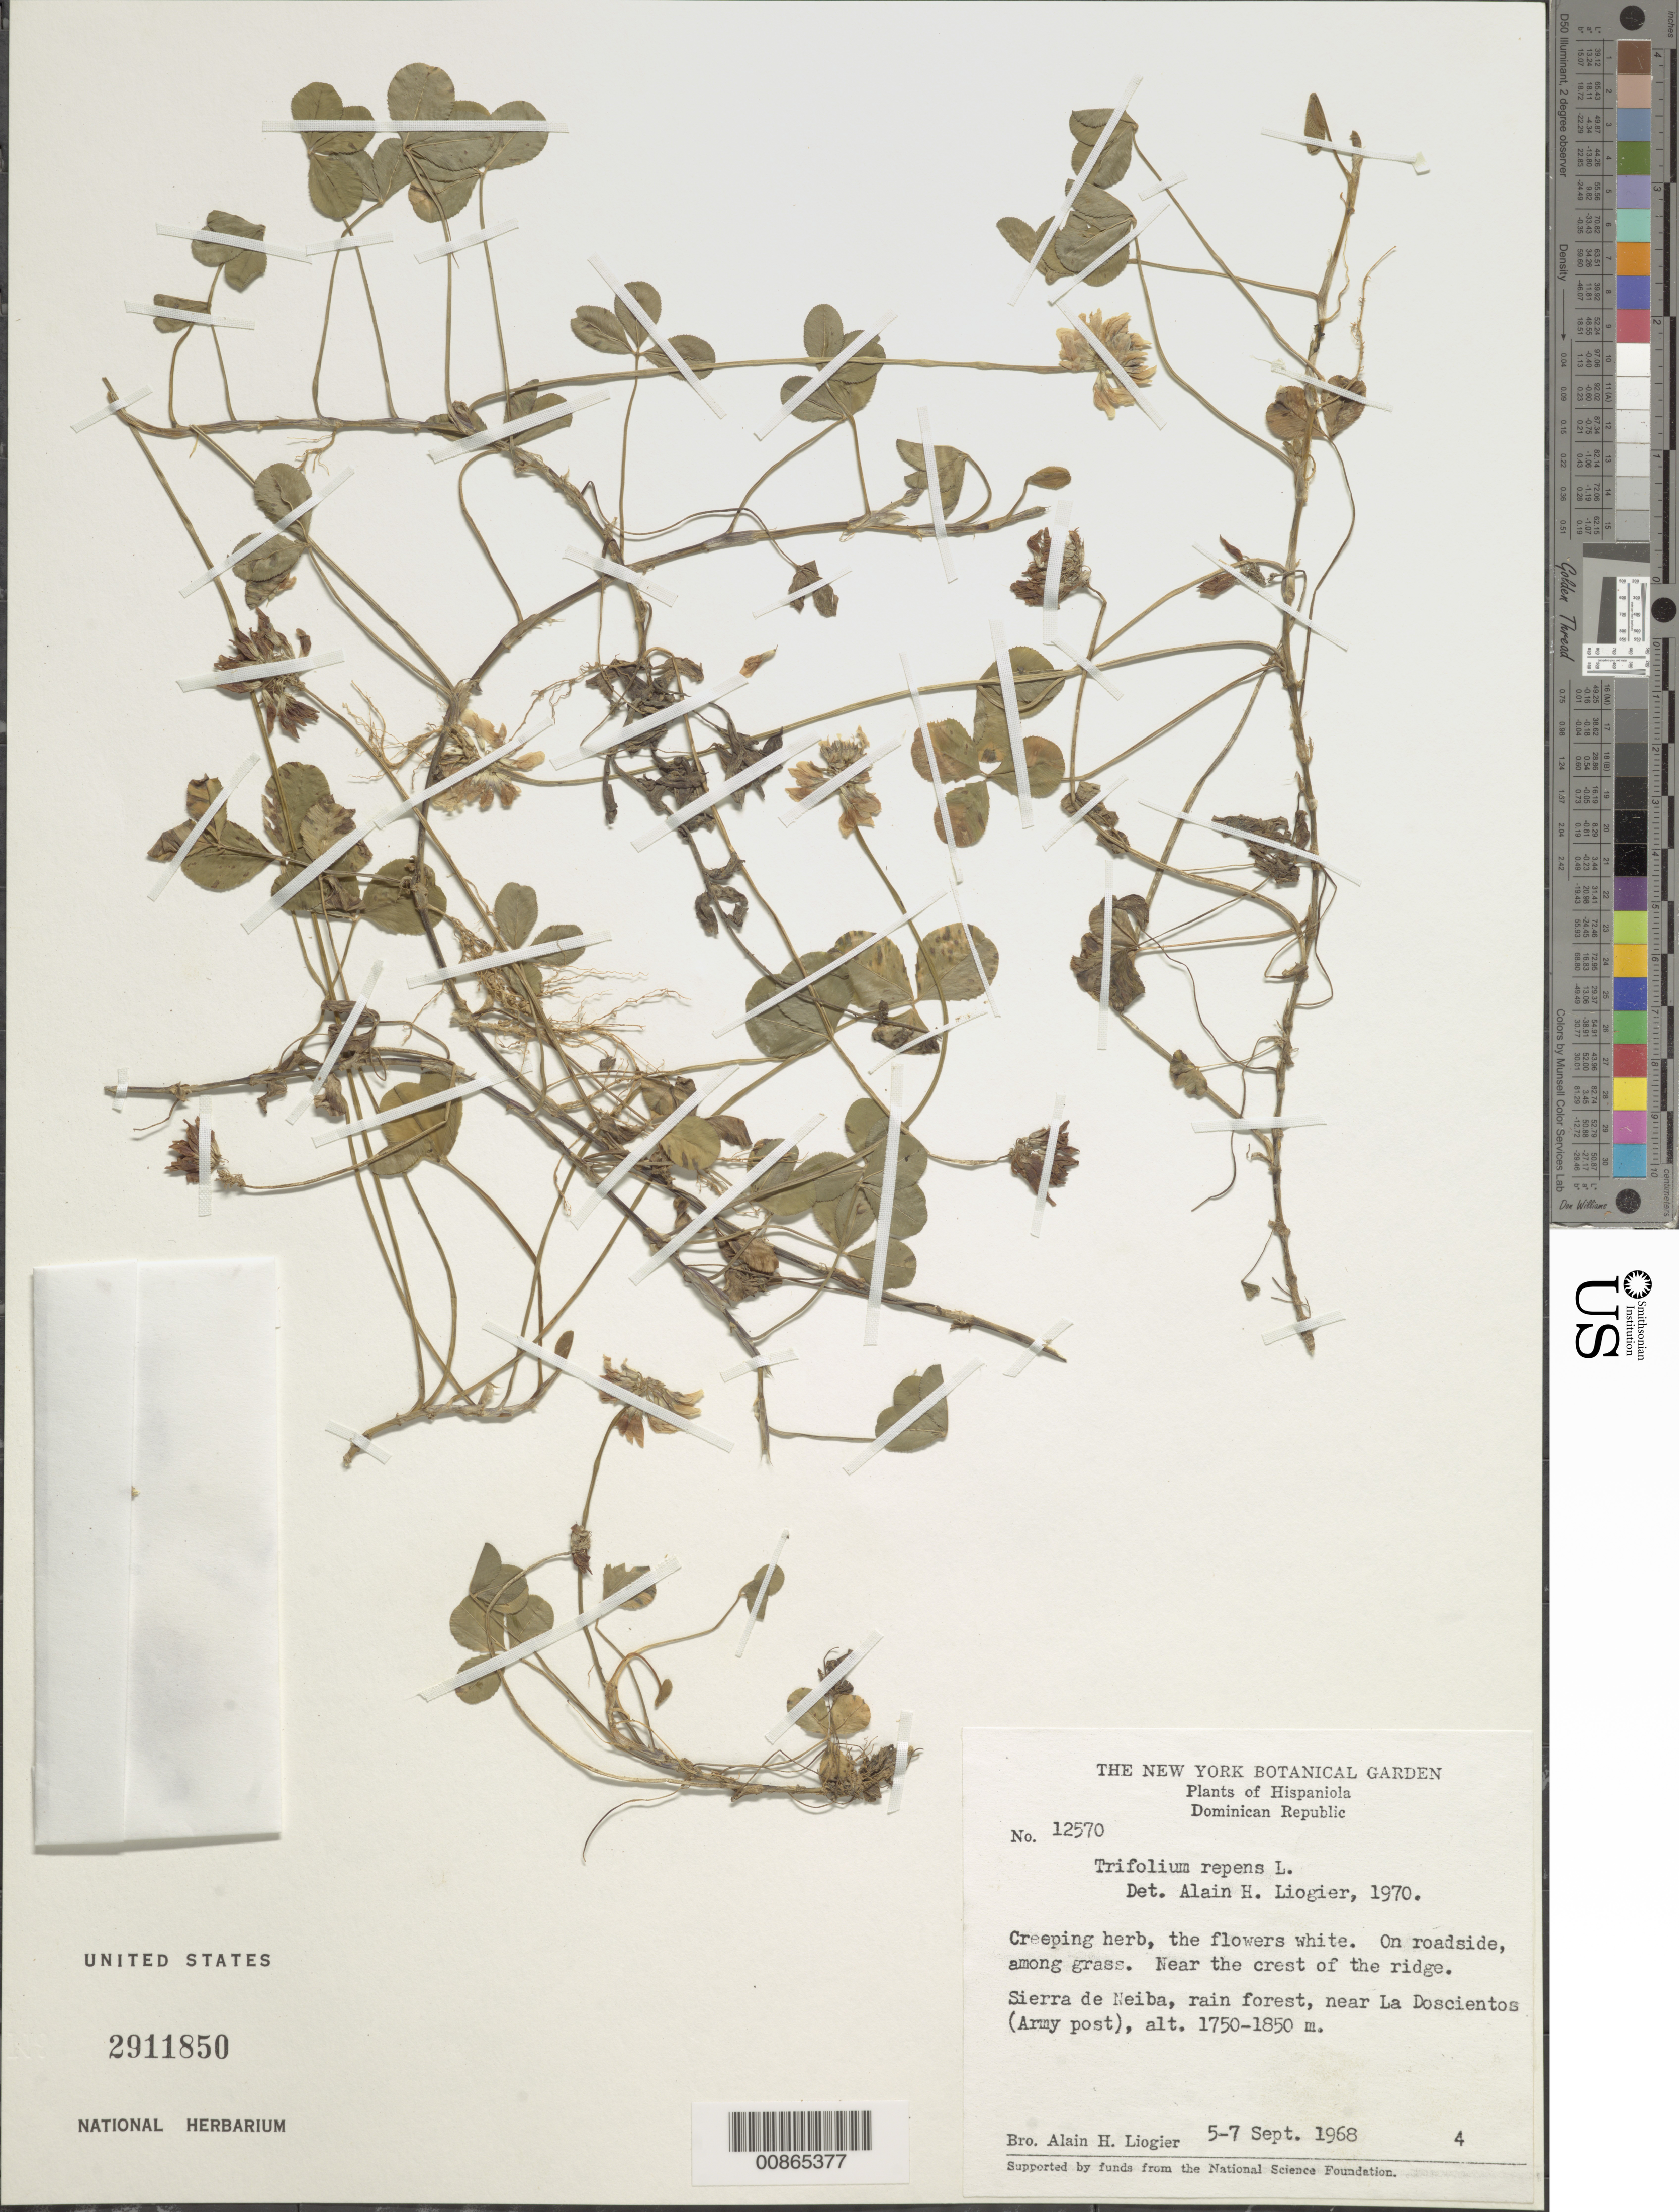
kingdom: Plantae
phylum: Tracheophyta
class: Magnoliopsida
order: Fabales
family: Fabaceae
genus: Trifolium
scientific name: Trifolium repens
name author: L.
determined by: Liogier, Alain H.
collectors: A. H. Liogier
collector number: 12570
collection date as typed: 05 Sep 1968 to 07 Sep 1968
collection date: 1968-09-05/1968-09-07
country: Dominican Republic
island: Hispaniola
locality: Sierra de Neiba, near La Doscientos (Army Post).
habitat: On roadside, among grass. Near the crest of the ridge. Rain forest.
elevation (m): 1750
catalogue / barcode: US 2911850